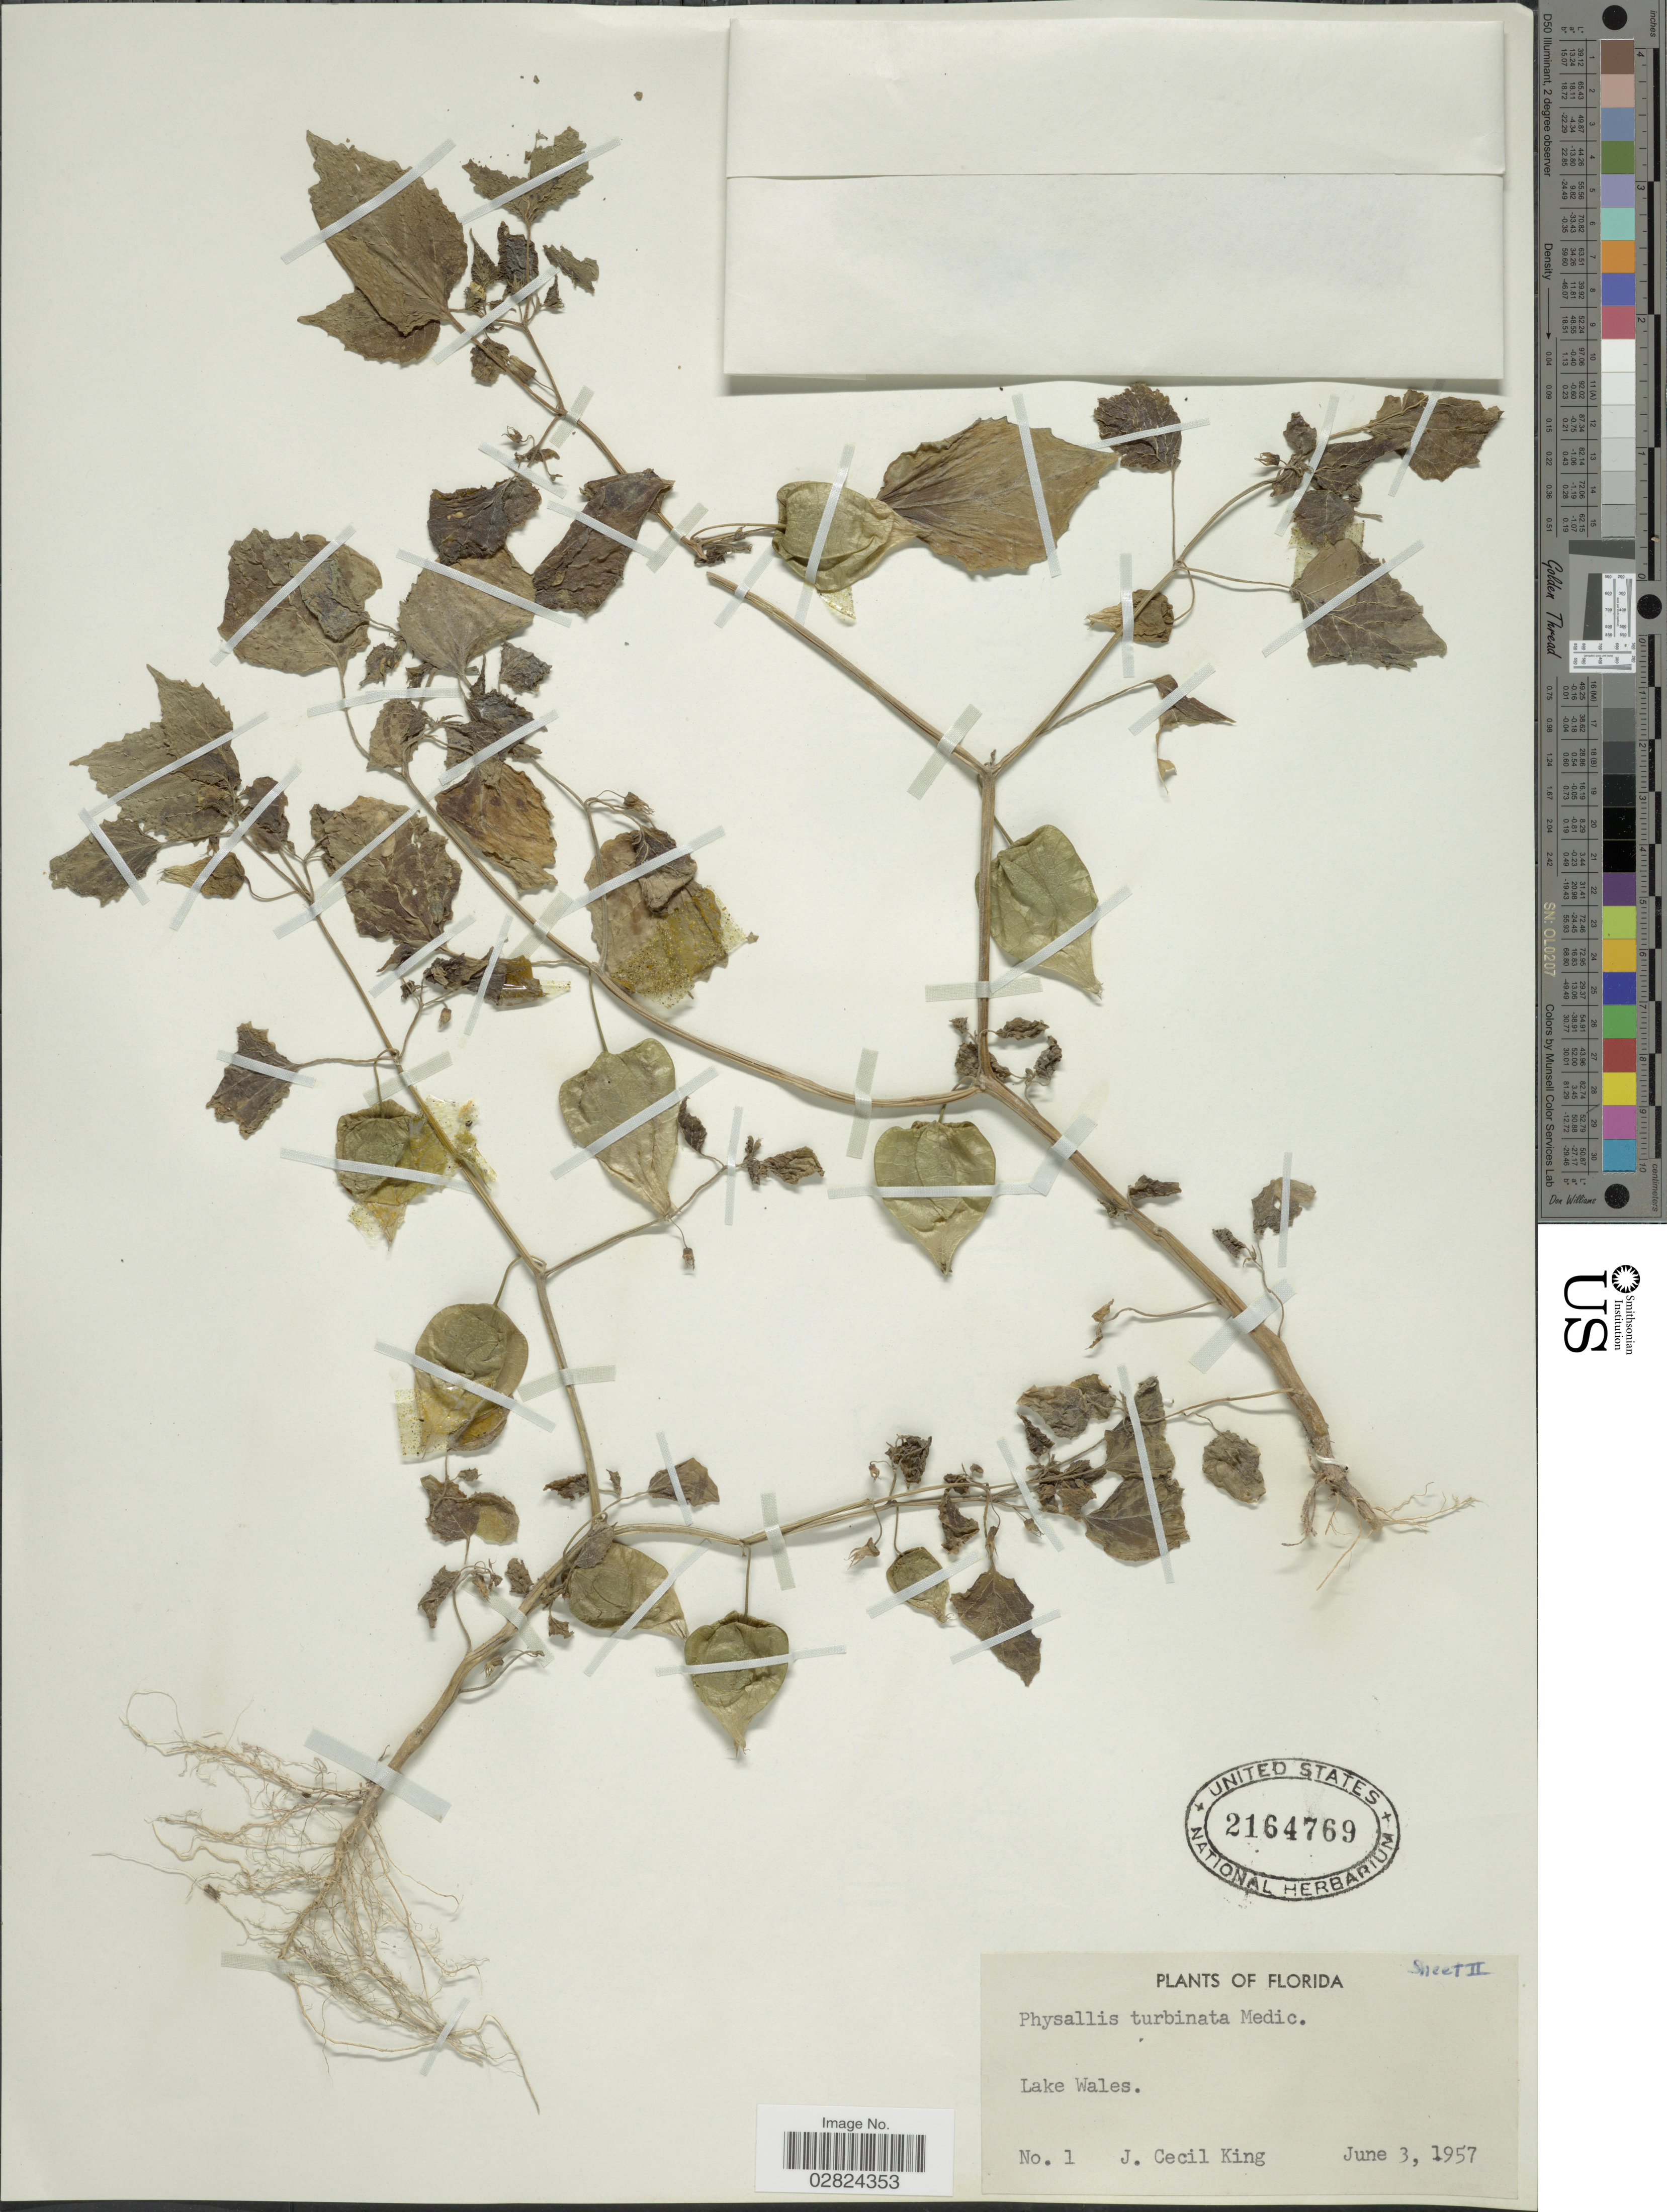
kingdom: Plantae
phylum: Tracheophyta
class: Magnoliopsida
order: Solanales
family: Solanaceae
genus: Physalis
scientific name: Physalis turbinata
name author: Medik.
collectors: J. King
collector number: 1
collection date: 1957-06-03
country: United States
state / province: Florida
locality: Lake Wales.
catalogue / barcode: US 2164769